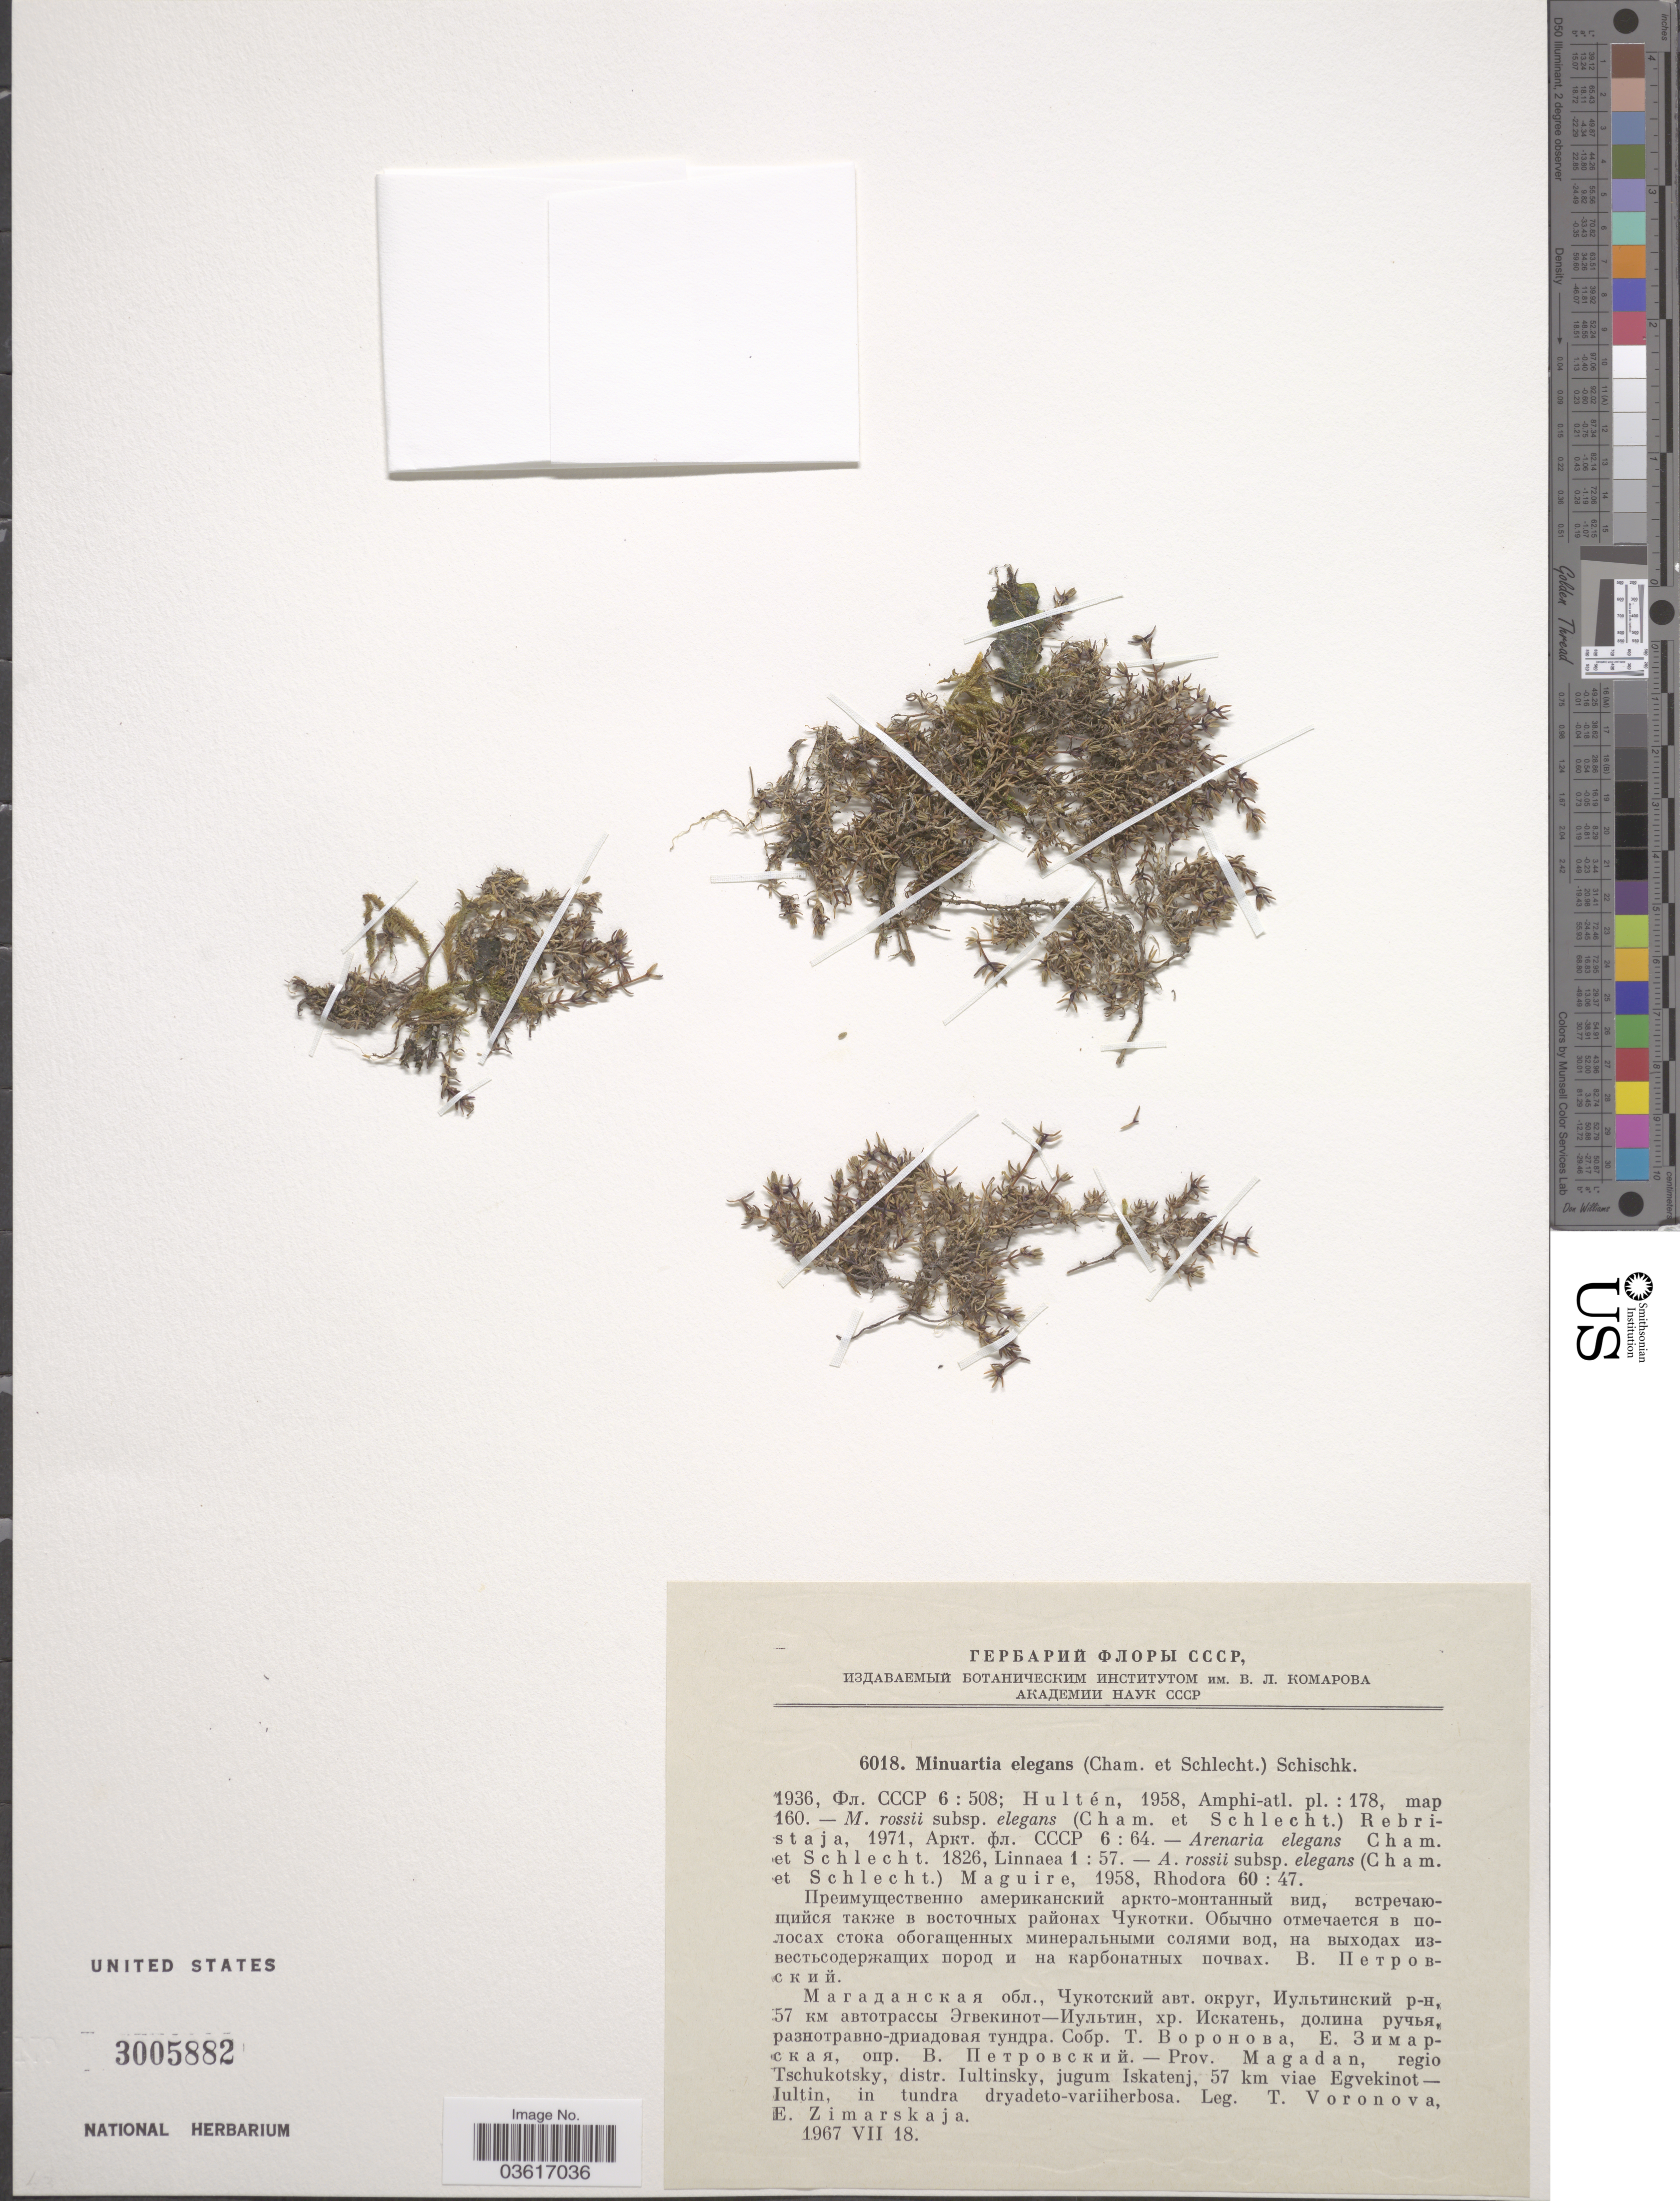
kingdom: Plantae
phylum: Tracheophyta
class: Magnoliopsida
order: Caryophyllales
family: Caryophyllaceae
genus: Minuartia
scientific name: Minuartia elegans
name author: (Cham. & Schltdl.) Schischk.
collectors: T. Voronova & E. Zimarskaja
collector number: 6018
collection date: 1967-07-18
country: Russian Federation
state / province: Magadan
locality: Regio Tschukotsky, distr. Iultinsky, jugum Iskatenj, 57 km viae Egvekinot-Iultin, in tundra dryadeto-variiherbosa.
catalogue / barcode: US 3005882